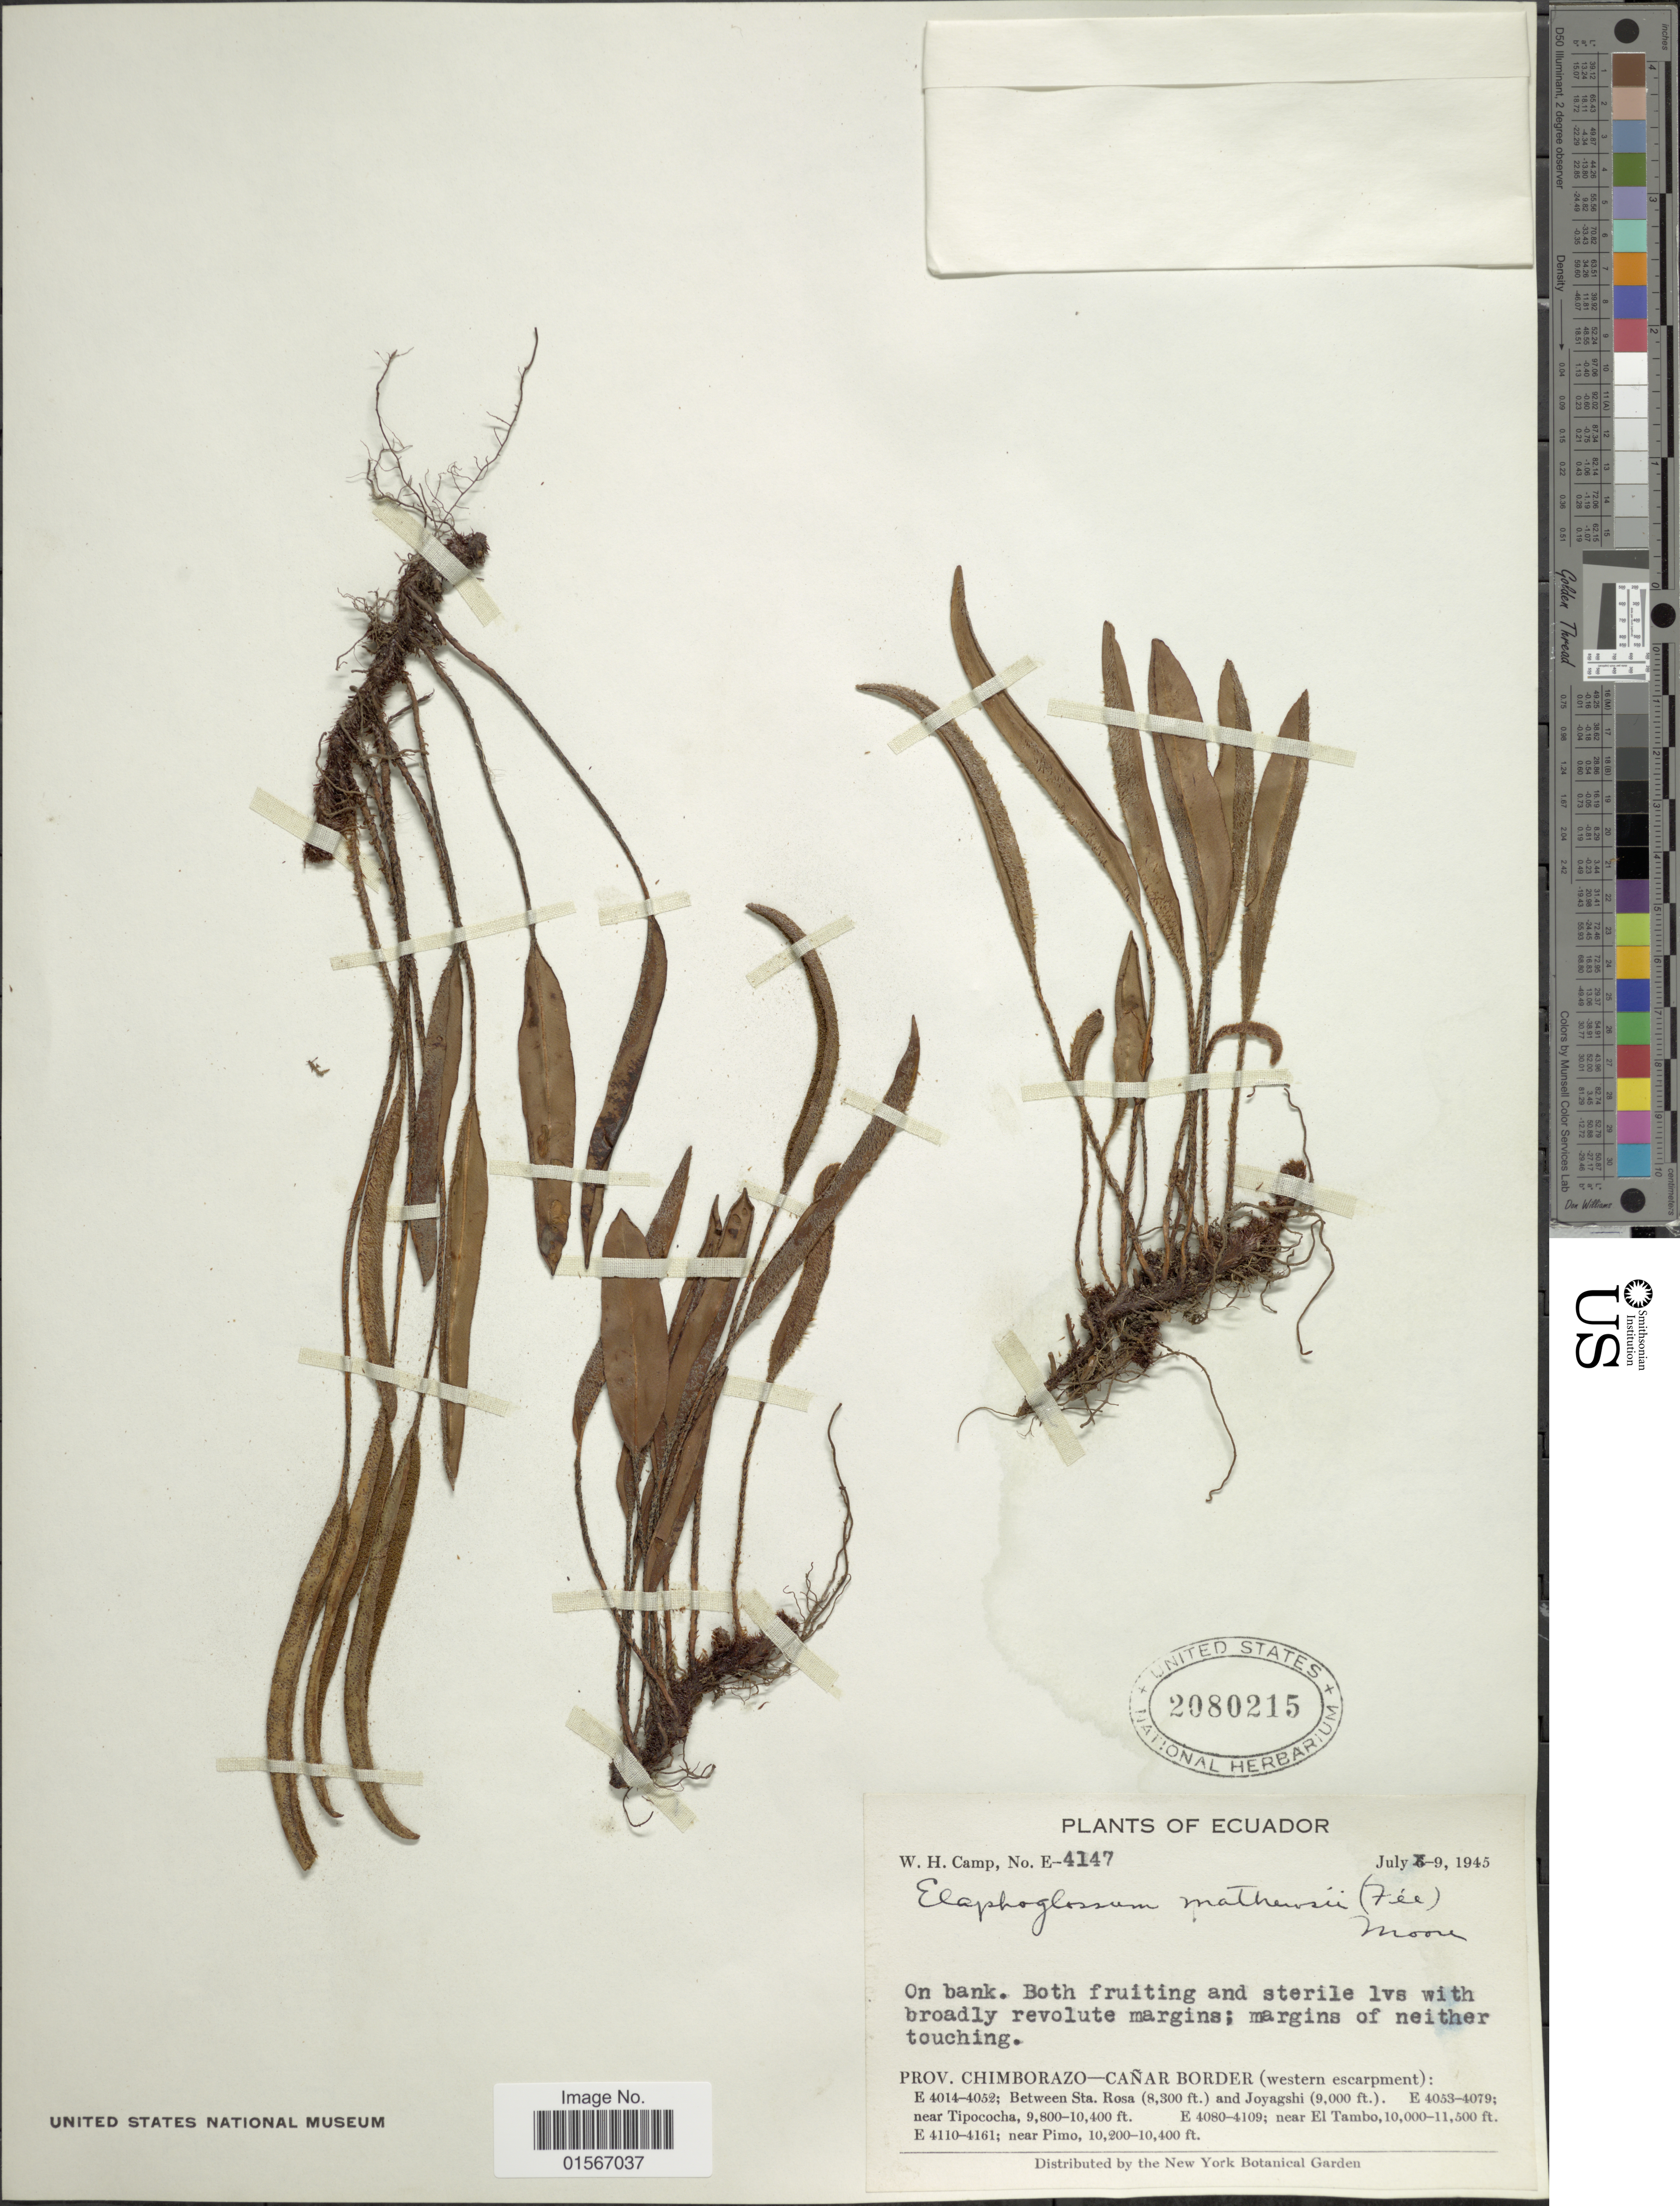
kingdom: Plantae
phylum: Tracheophyta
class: Polypodiopsida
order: Polypodiales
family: Dryopteridaceae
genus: Elaphoglossum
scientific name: Elaphoglossum mathewsii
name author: (Fée) T. Moore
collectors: W. H. Camp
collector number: E-4147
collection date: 1945-07-09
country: Ecuador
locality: Prov. Chimborazo-Cañar Border (western escarpment):near Pimo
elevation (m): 3109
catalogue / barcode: US 2080215